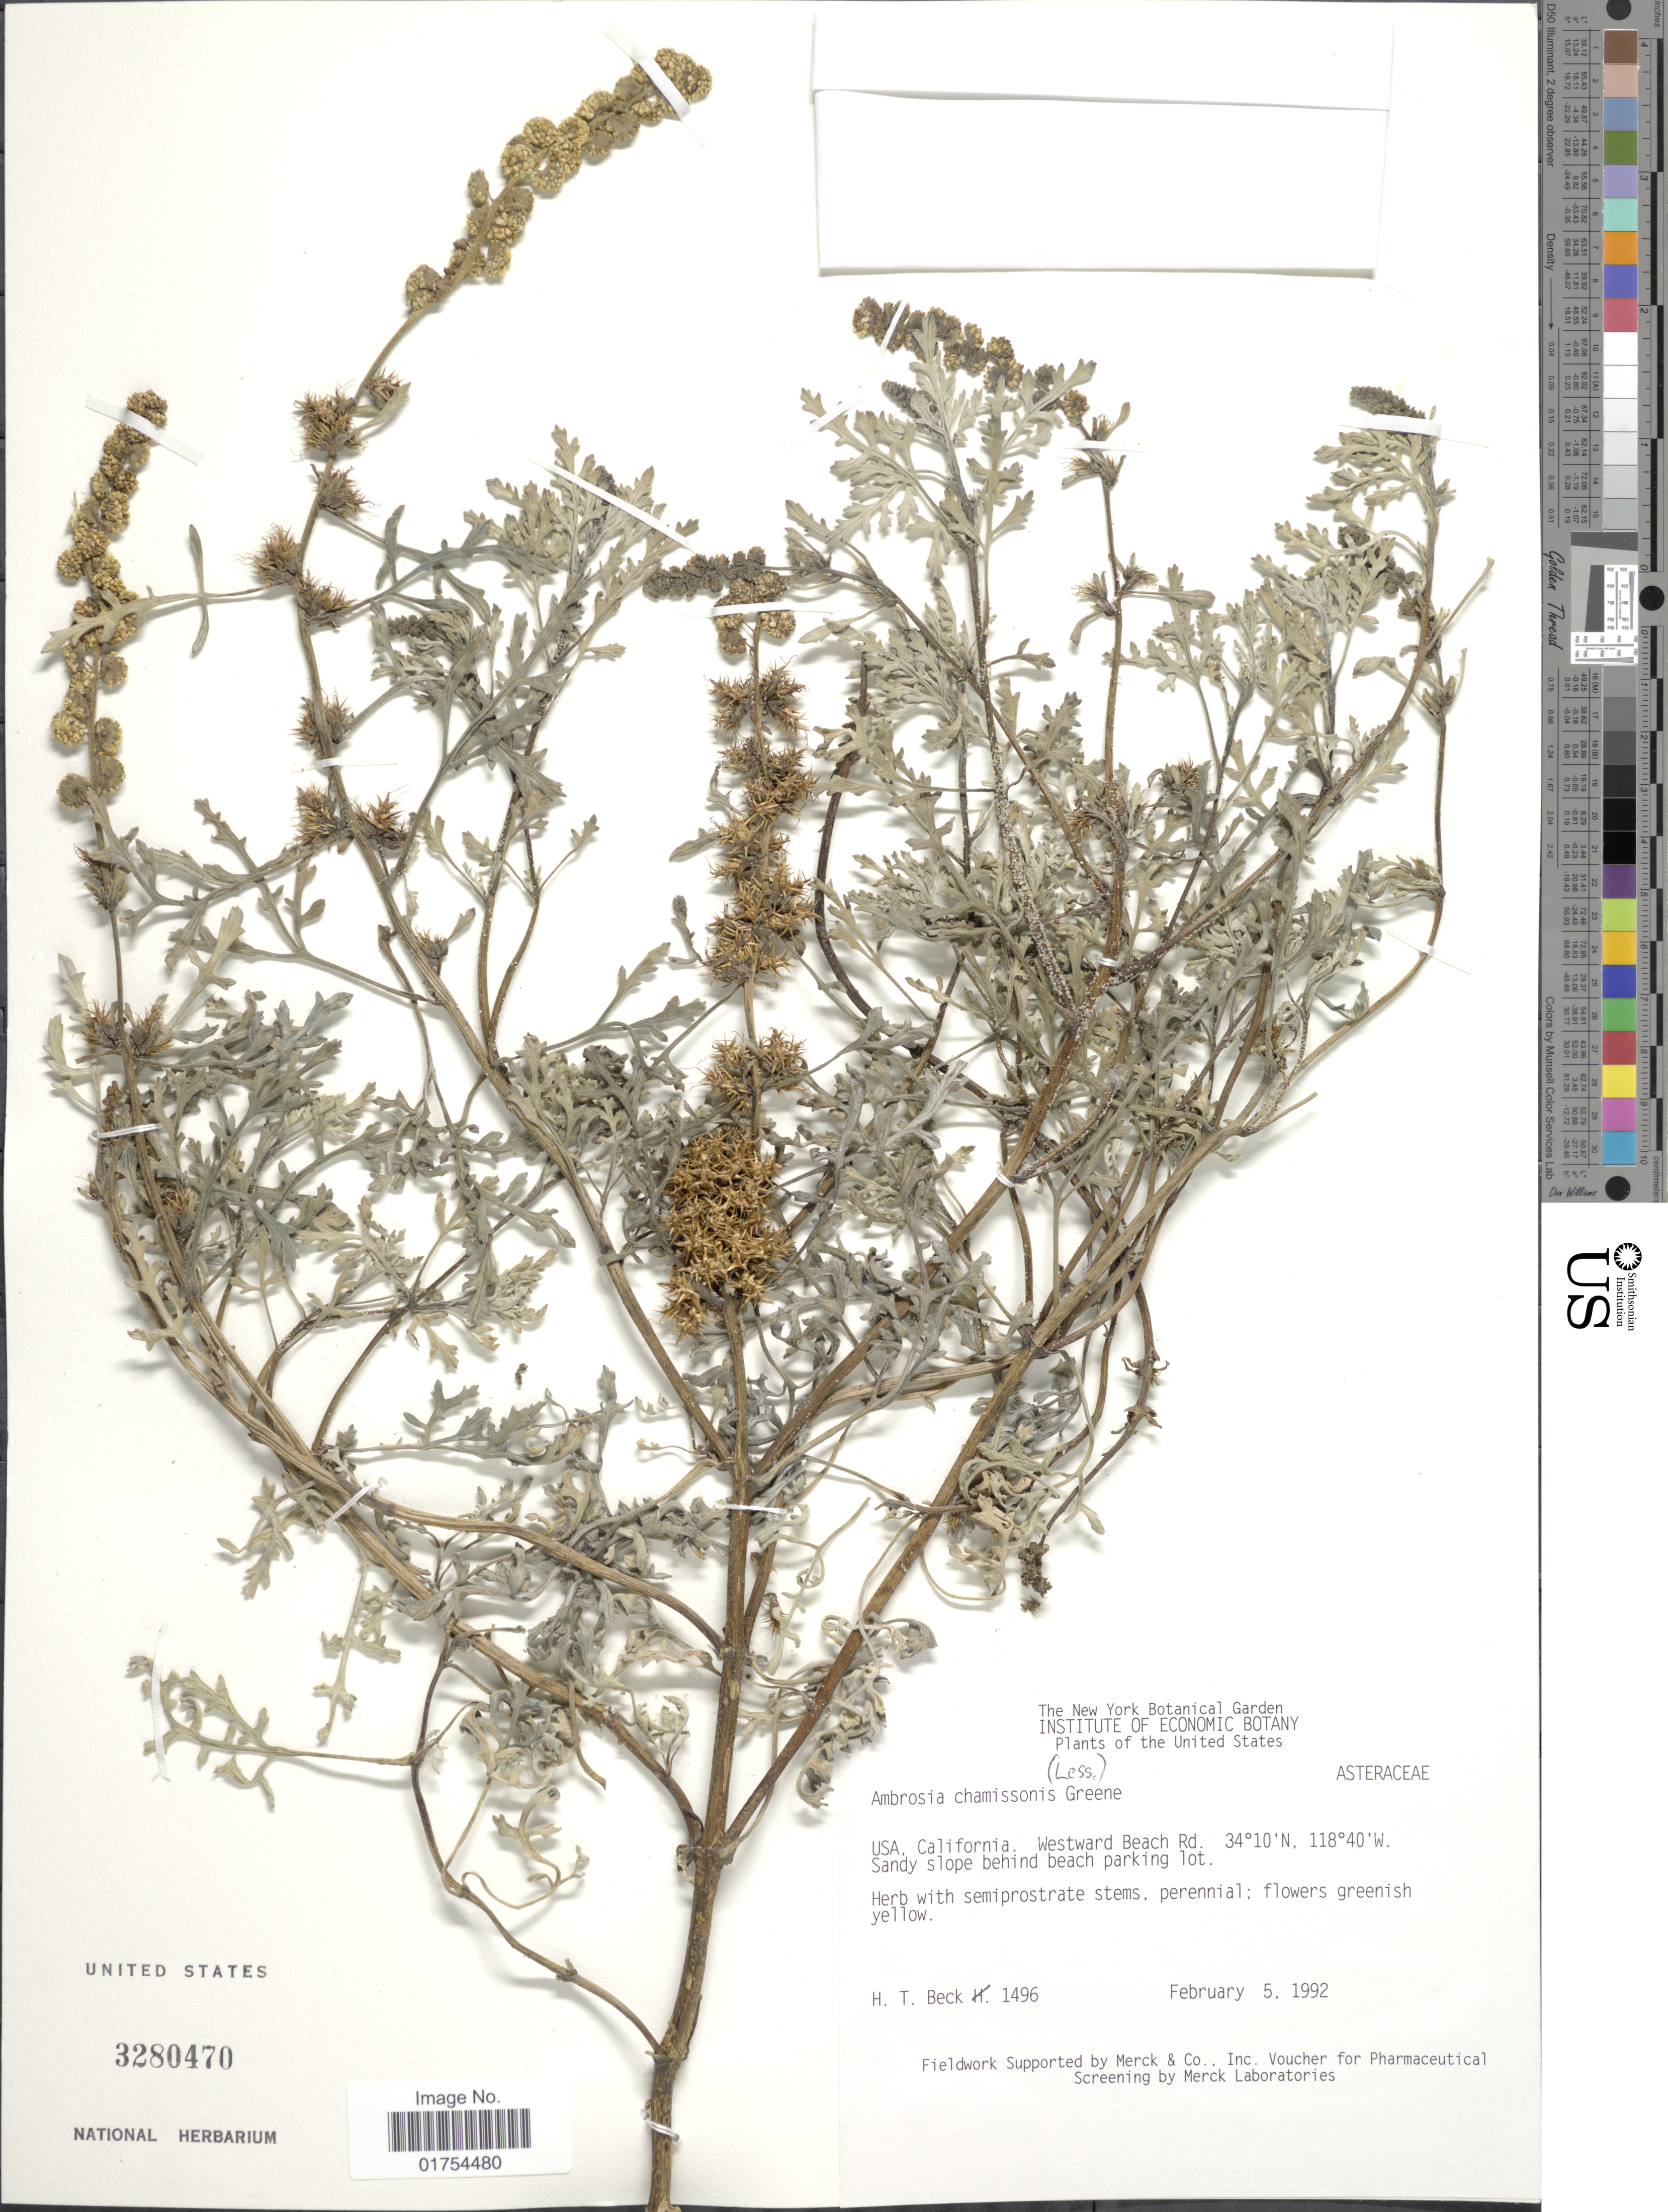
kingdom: Plantae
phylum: Tracheophyta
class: Magnoliopsida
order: Asterales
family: Asteraceae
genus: Franseria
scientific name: Franseria bipinnatifida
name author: (A. Gray) A. Gray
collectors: H. T. Beck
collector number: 1496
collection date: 1992-02-05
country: United States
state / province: California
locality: Westward Beach Rd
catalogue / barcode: US 3280470